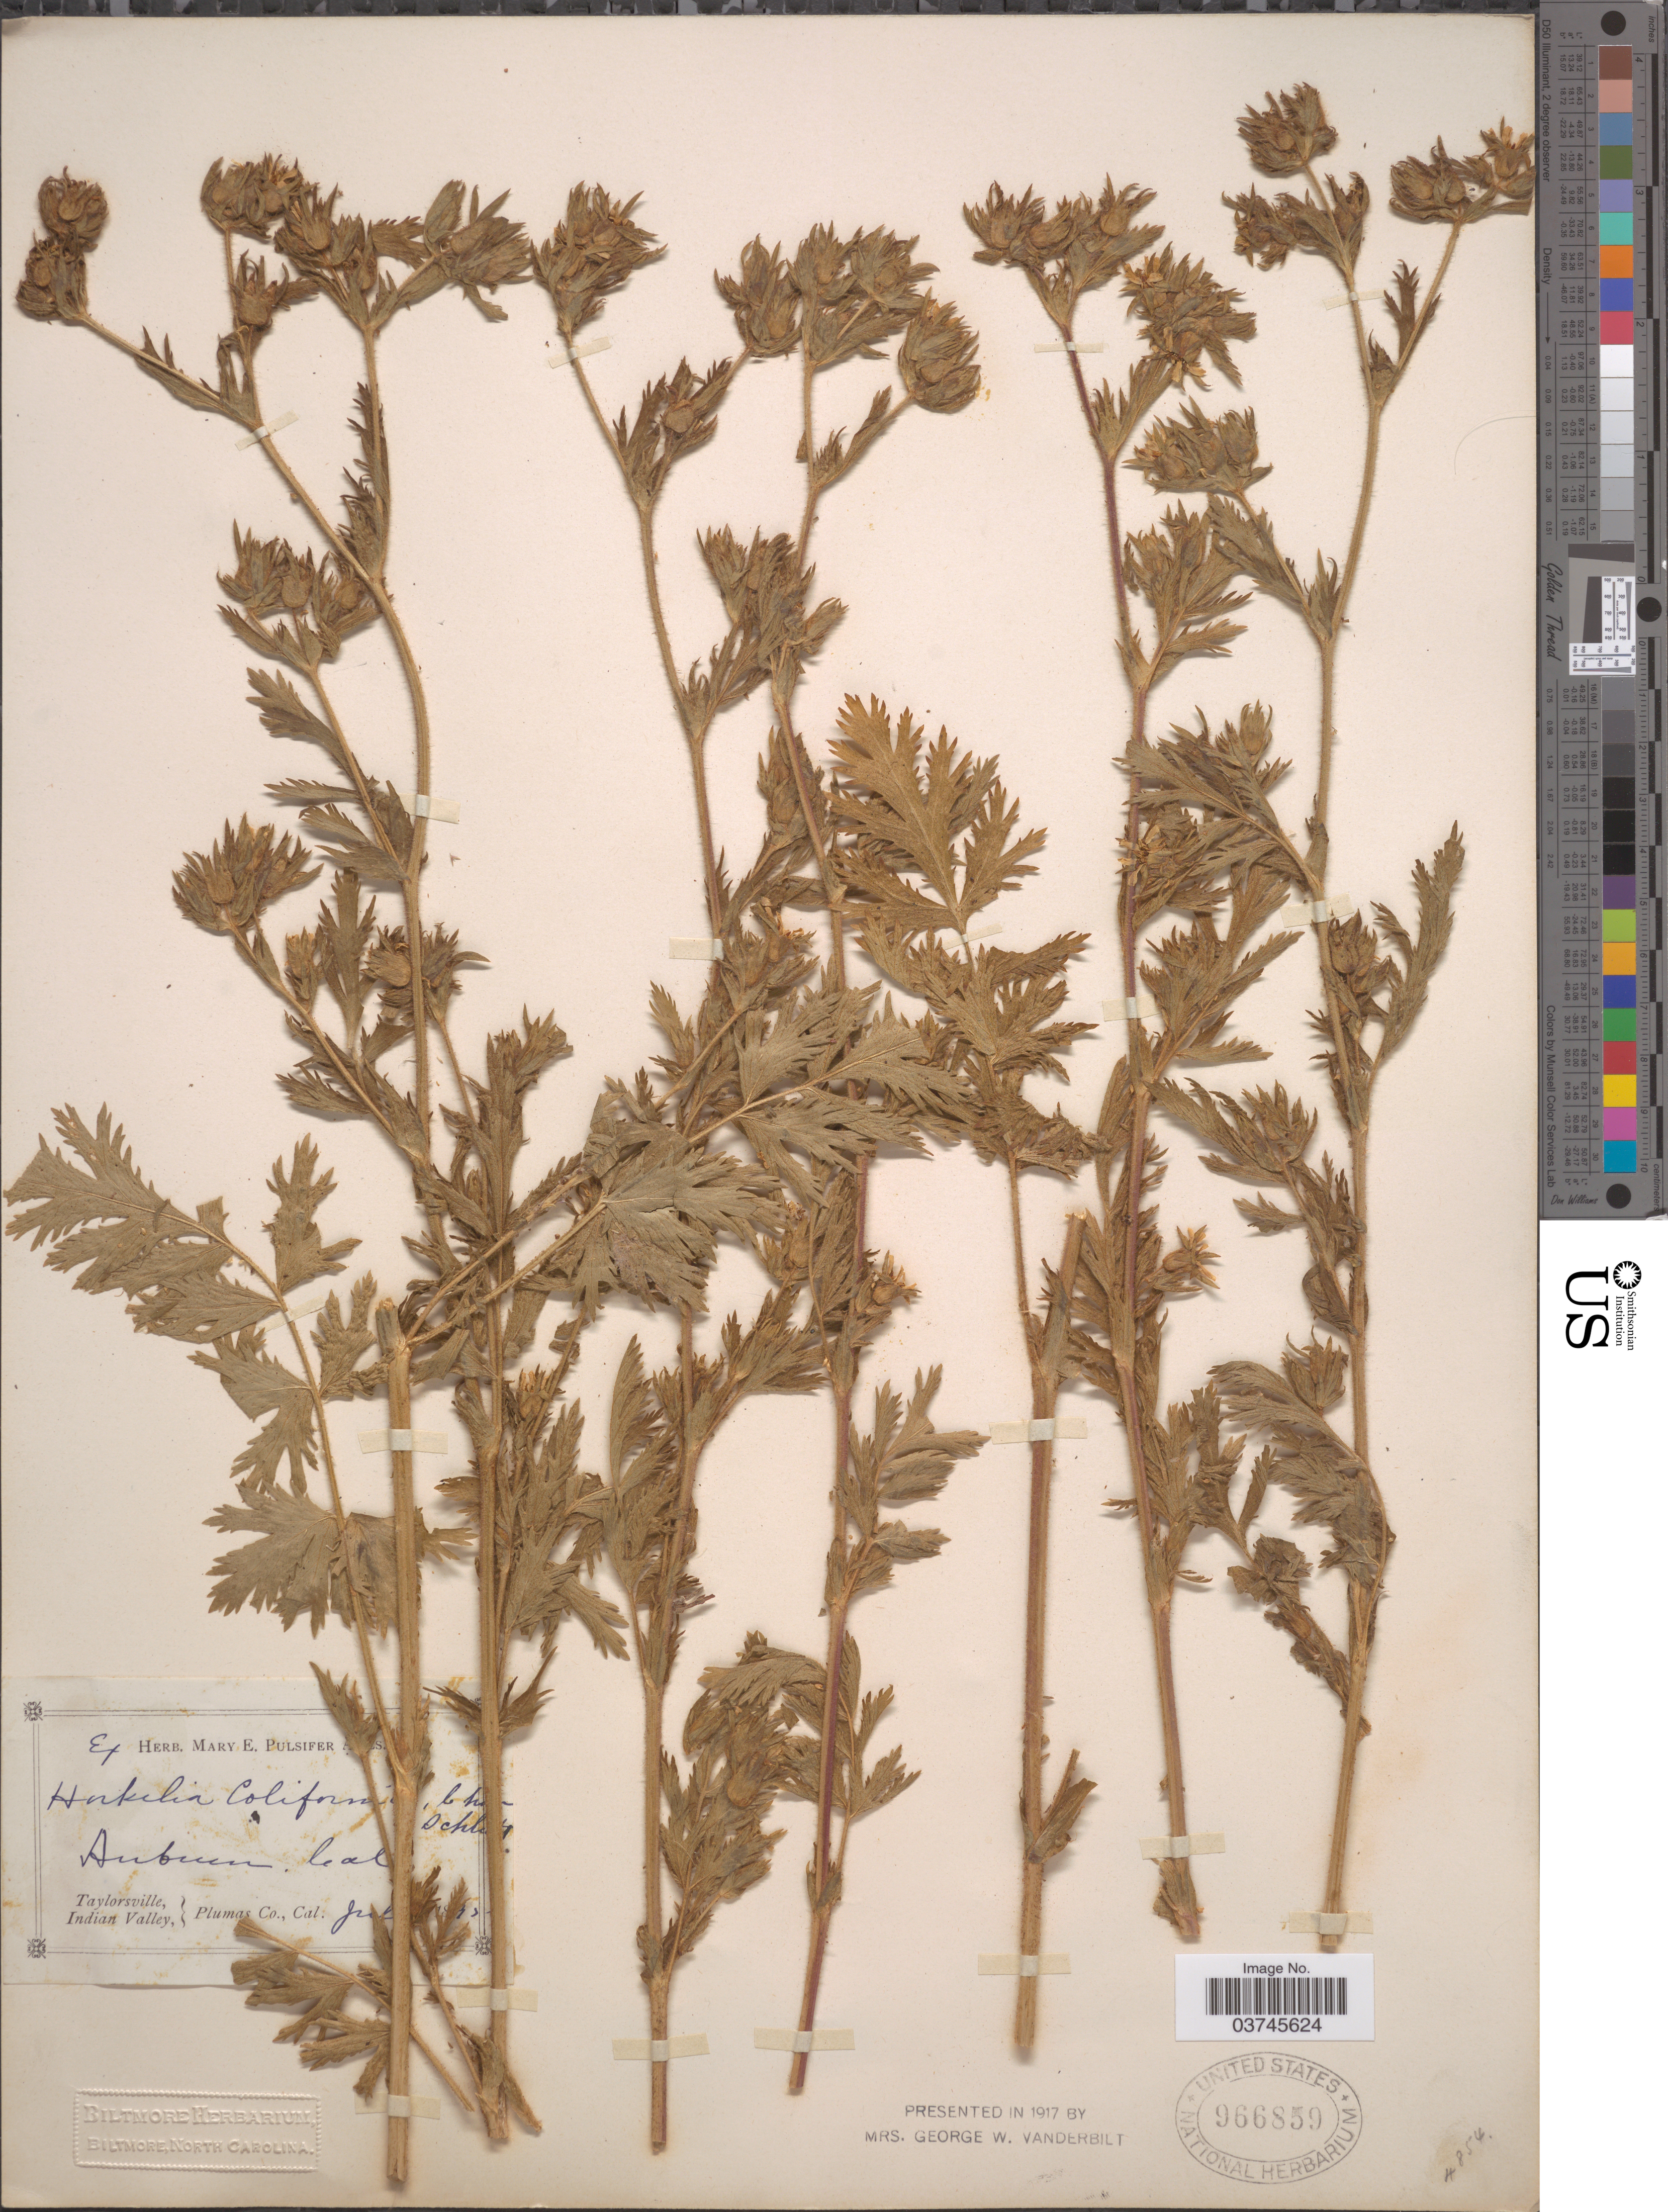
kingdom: Plantae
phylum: Tracheophyta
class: Magnoliopsida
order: Rosales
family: Rosaceae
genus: Potentilla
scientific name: Potentilla californica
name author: (Cham. & Schltdl.) Greene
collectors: Ex herb. Mary E. Pulsifer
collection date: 1895-07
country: United States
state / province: California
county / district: Plumas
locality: Auburn. Taylorville, Indian Valley, Plumas Co.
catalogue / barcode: US 966859